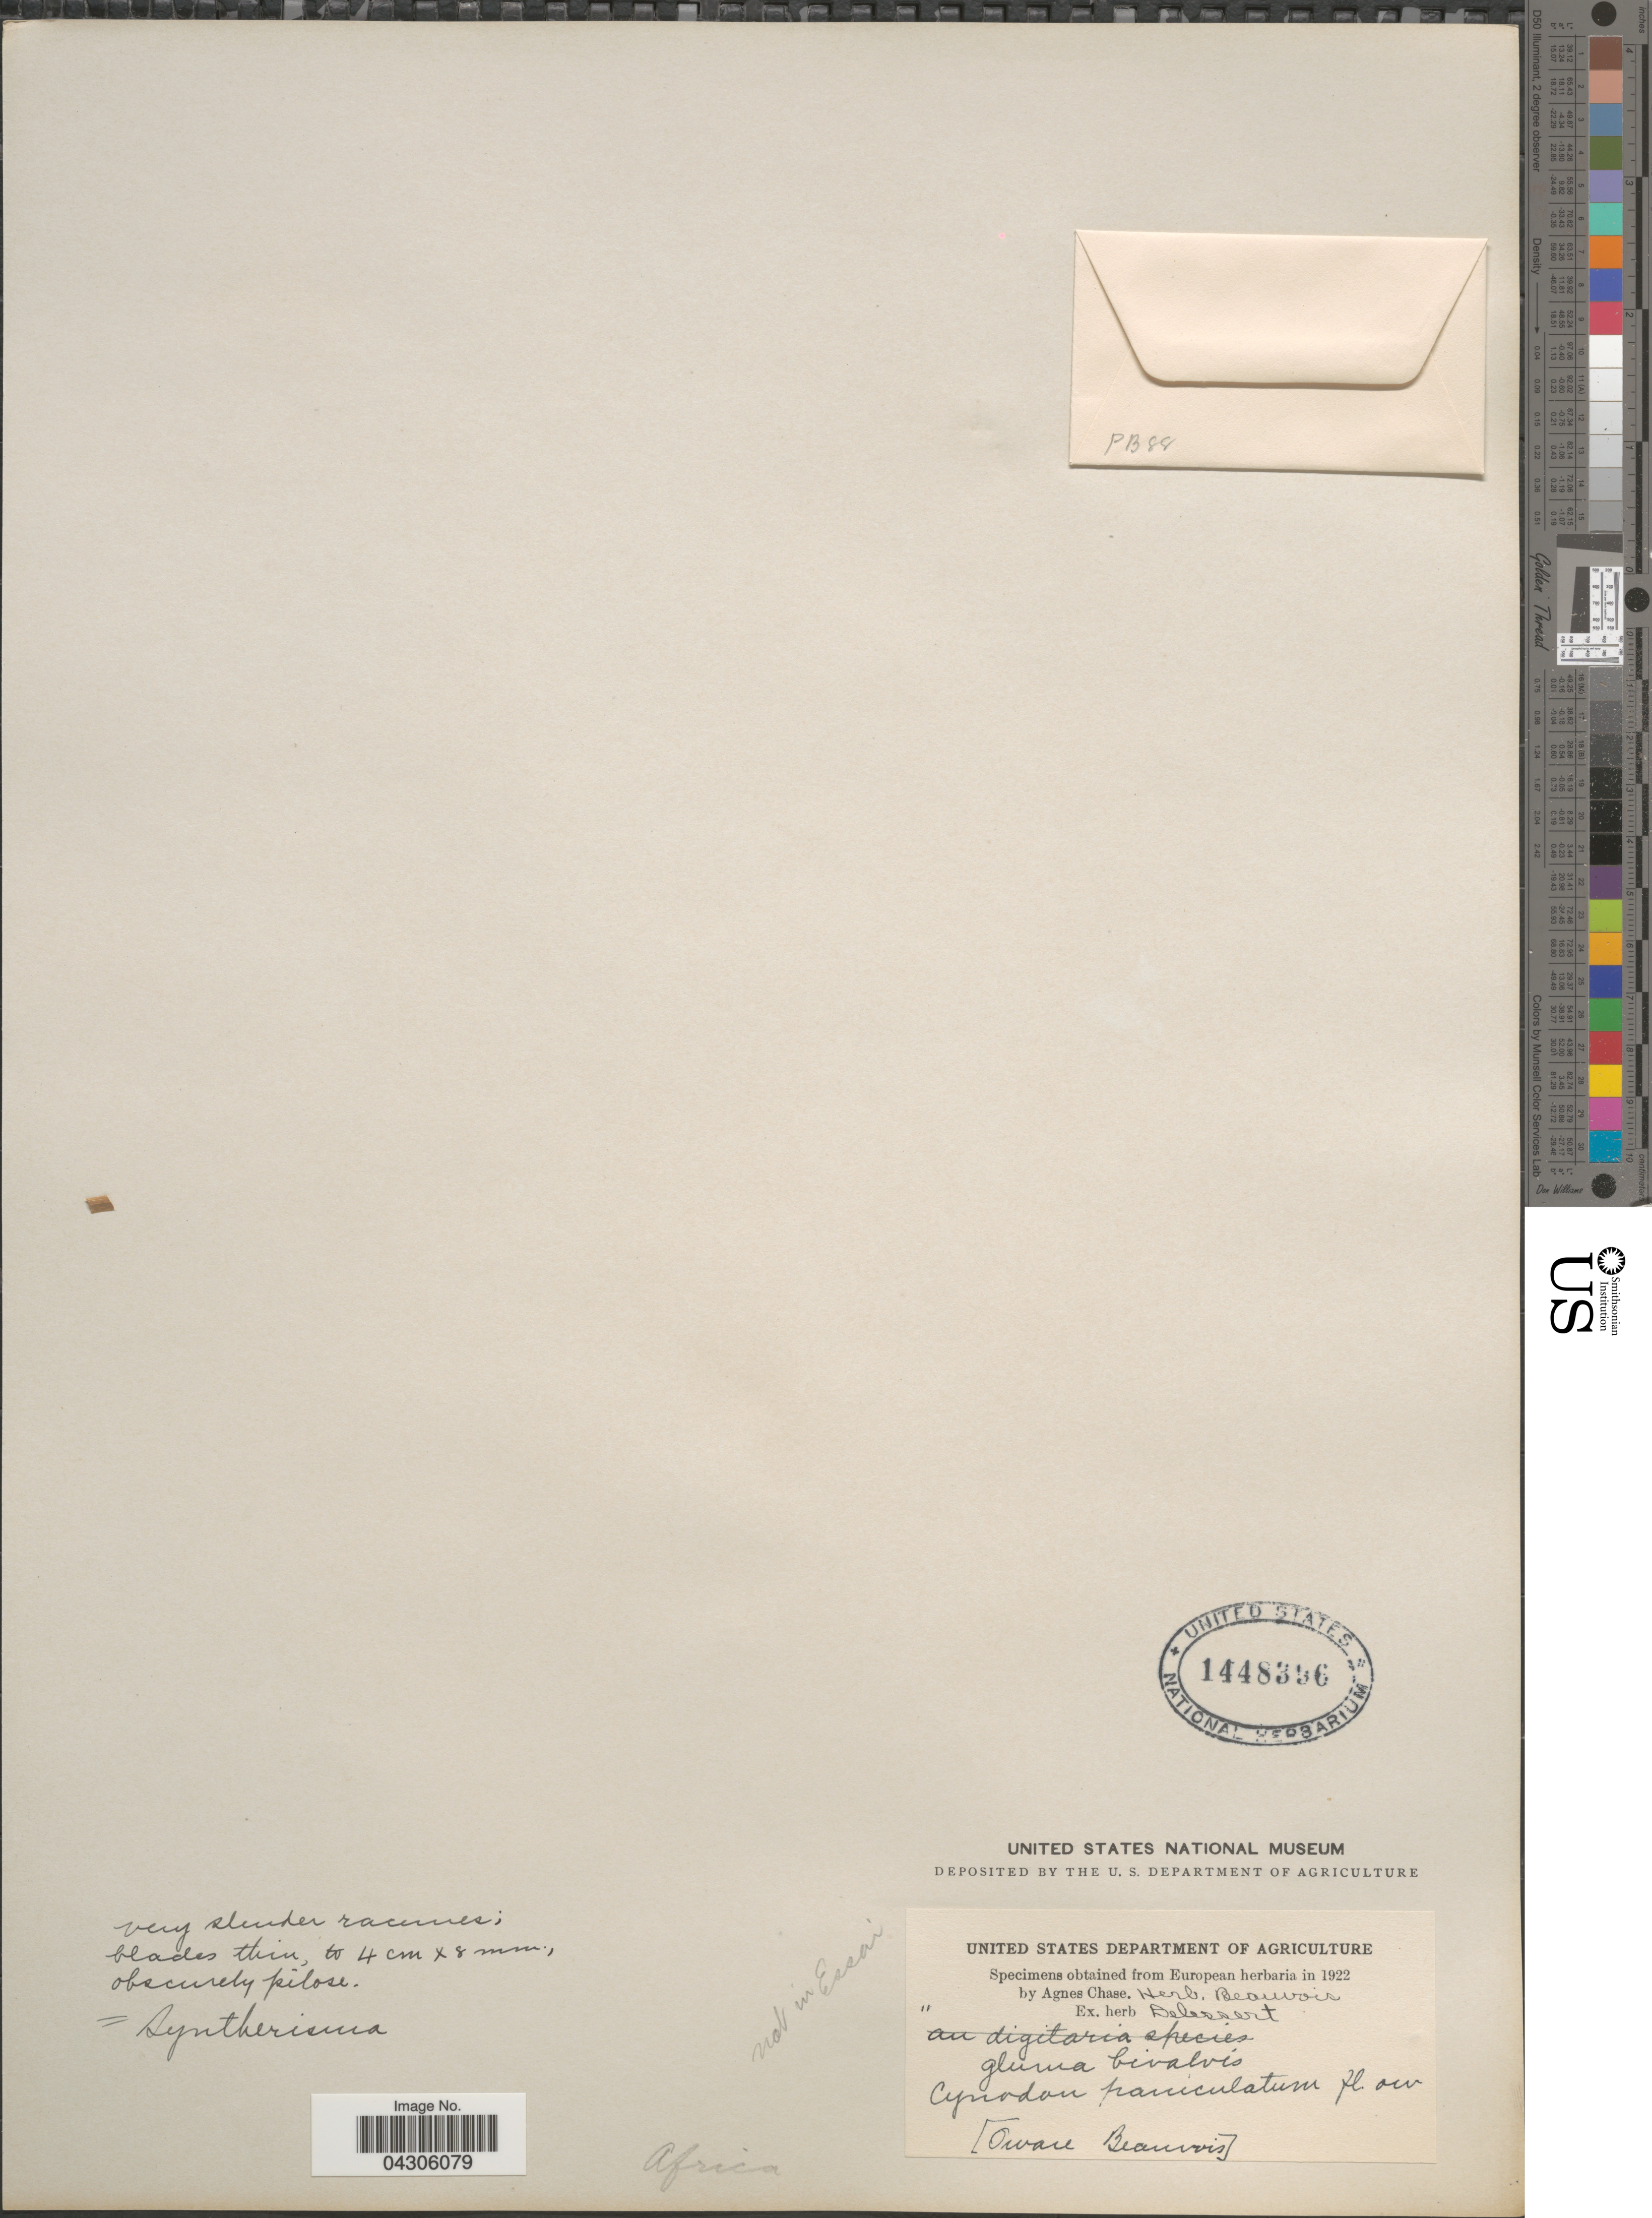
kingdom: Plantae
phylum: Tracheophyta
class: Liliopsida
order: Poales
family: Poaceae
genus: Digitaria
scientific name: Digitaria sp.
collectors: O. Beauvais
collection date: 1922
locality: Africa.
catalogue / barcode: US 1448336